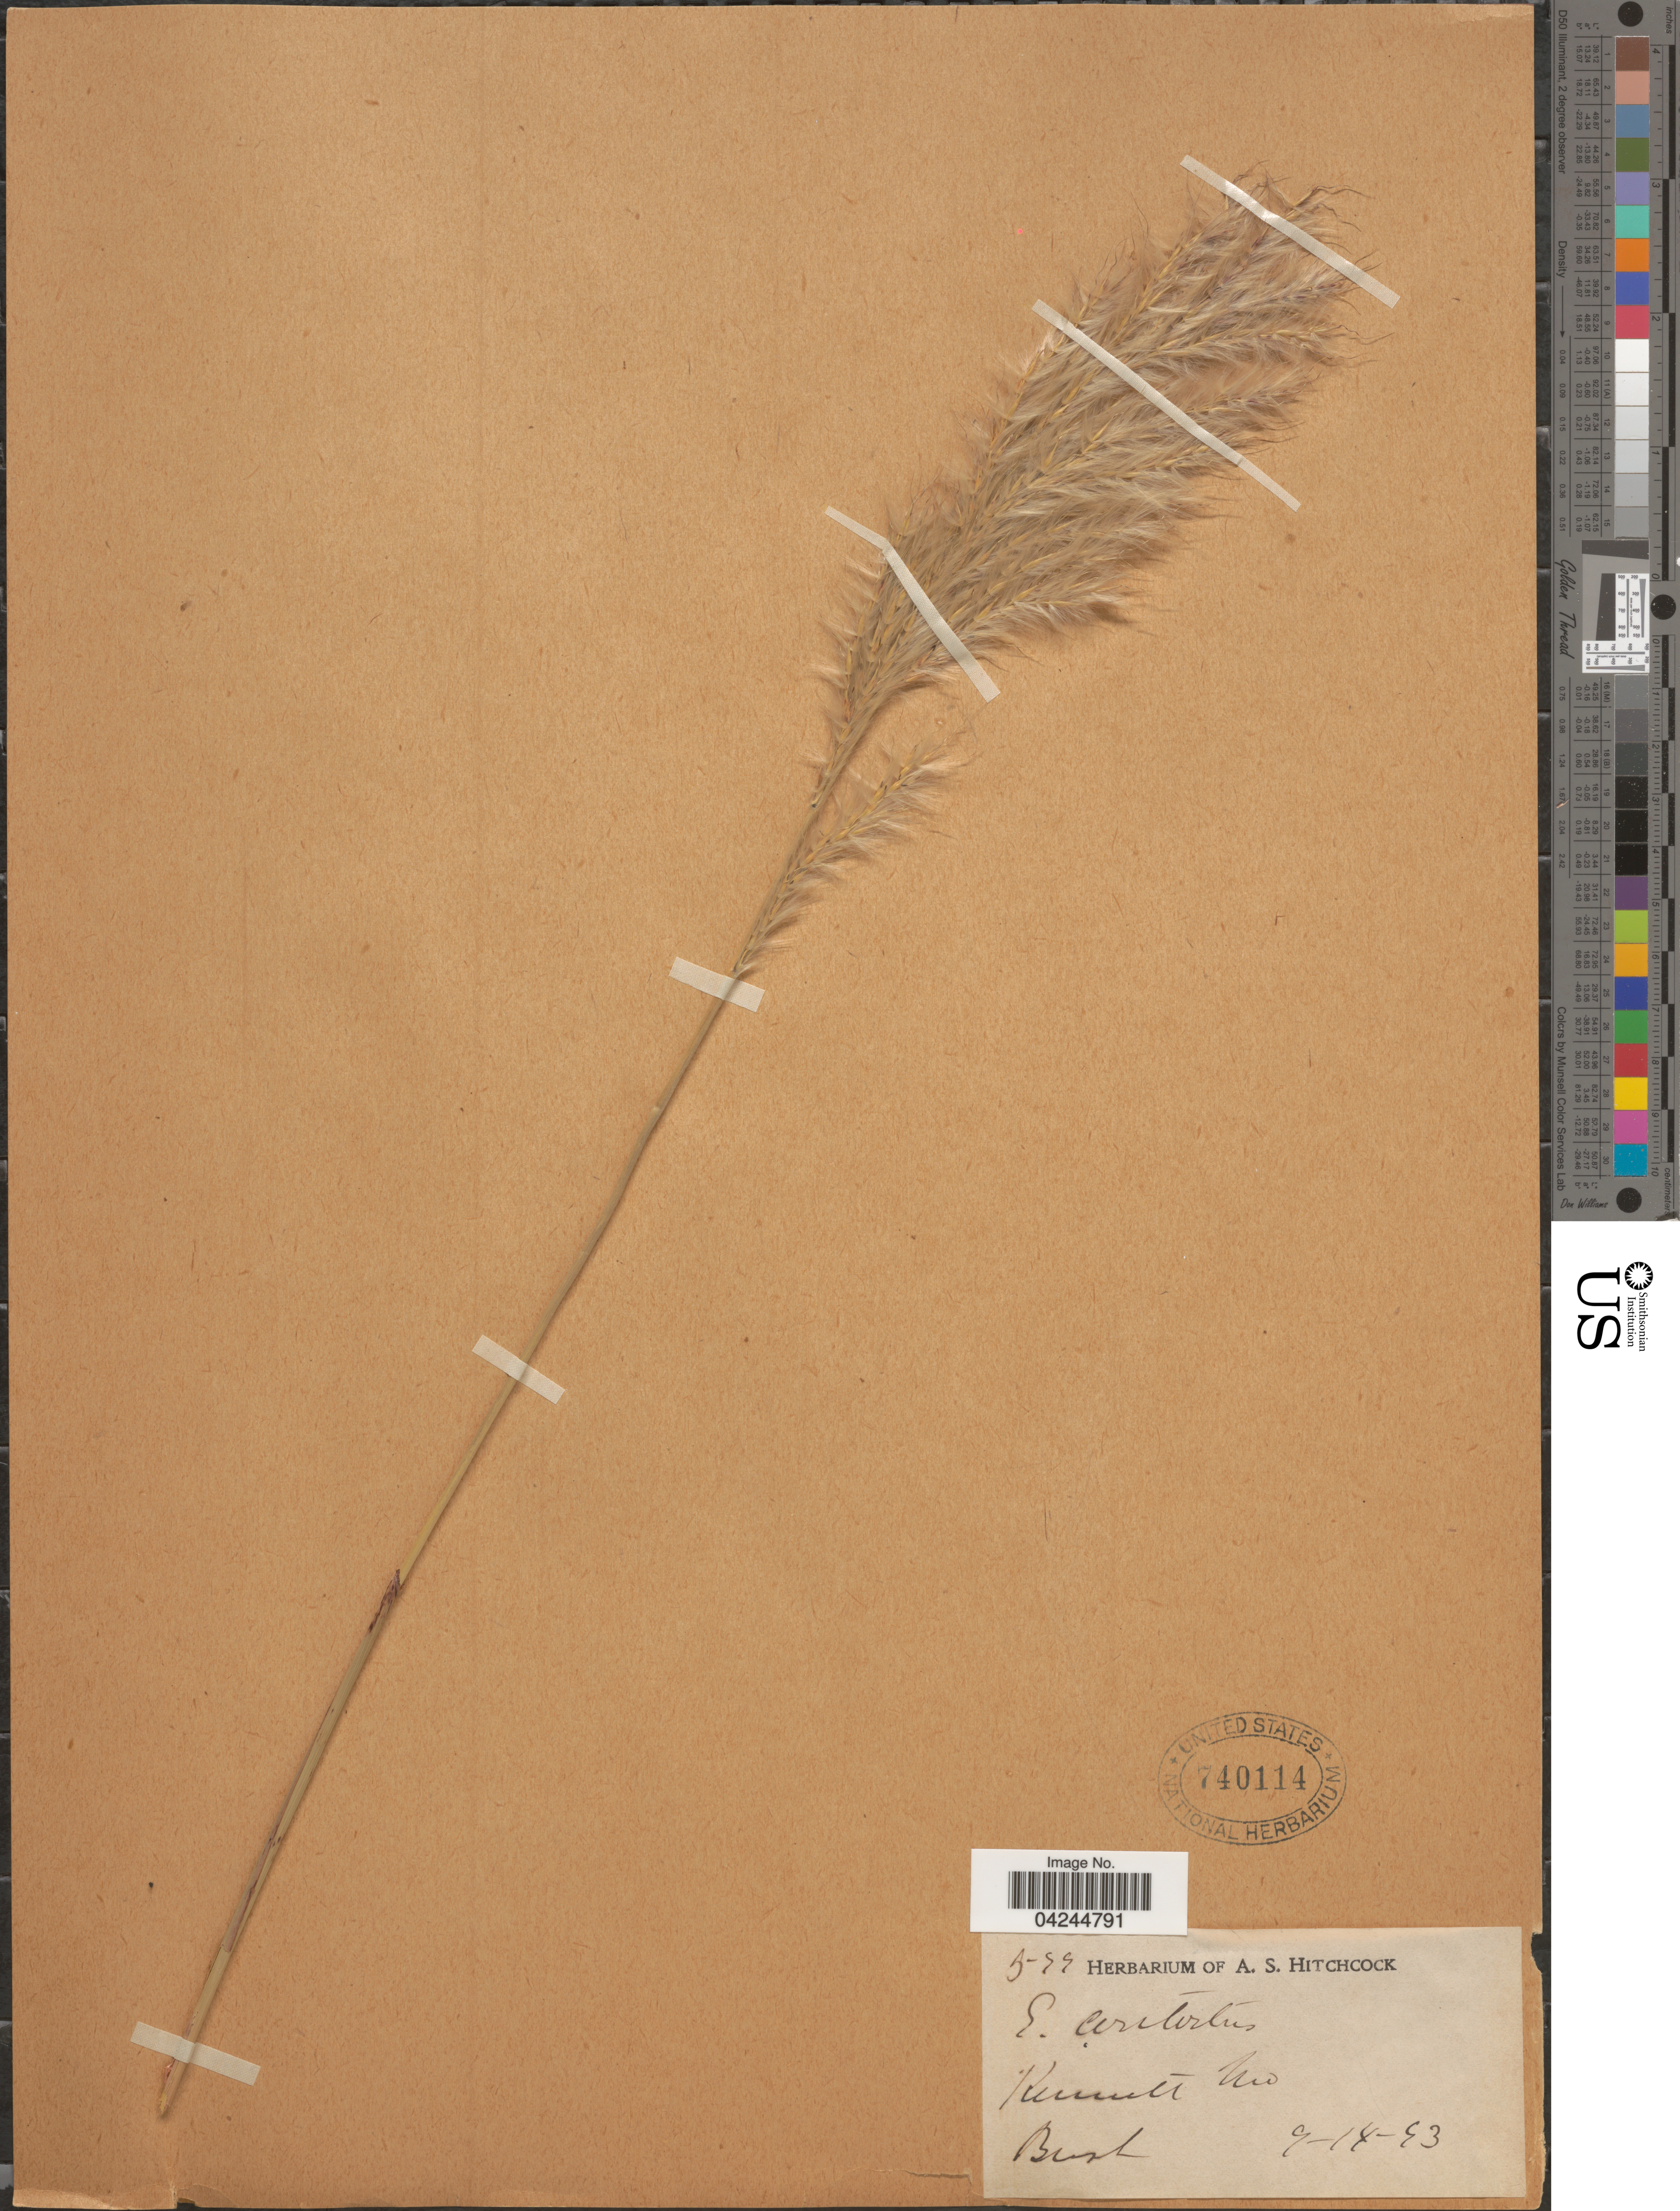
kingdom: Plantae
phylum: Tracheophyta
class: Liliopsida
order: Poales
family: Poaceae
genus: Erianthus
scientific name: Erianthus alopecuroides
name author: Elliott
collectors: Ex herb. A. S. Hitchcock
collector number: A-99*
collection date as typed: Transcribed d/m/y: 14/9/43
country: United States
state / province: Missouri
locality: Kennett.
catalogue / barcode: US 740114